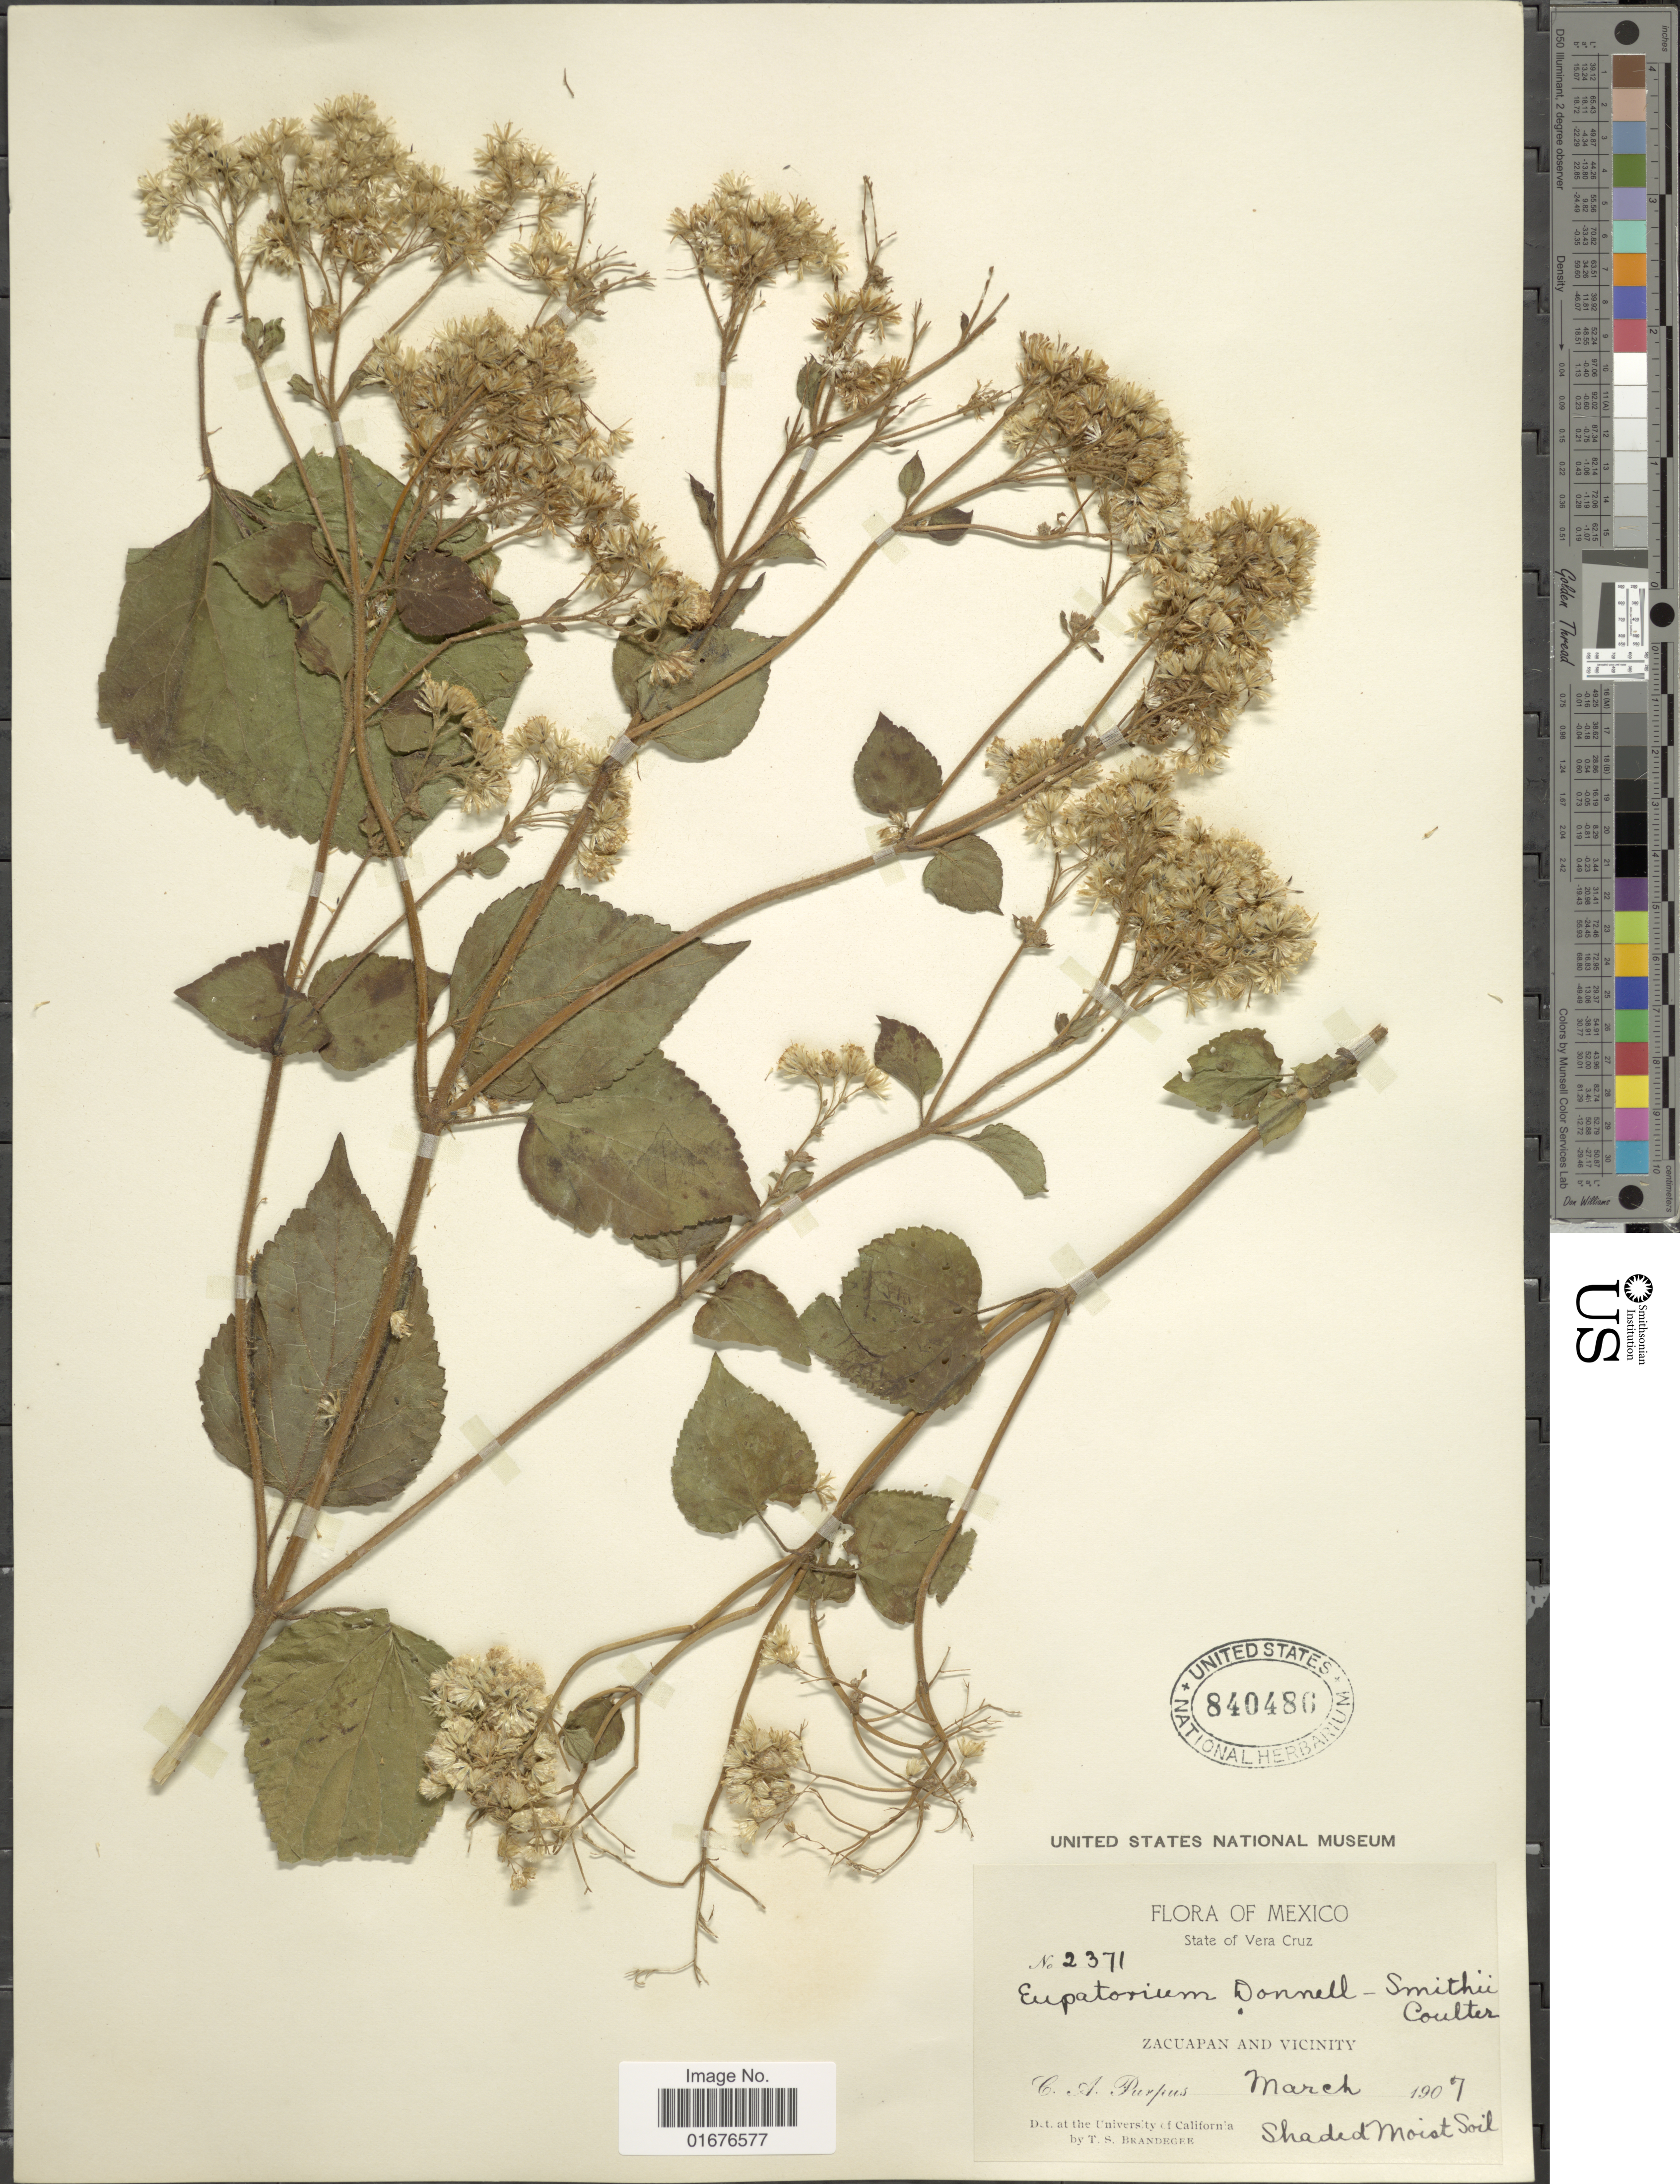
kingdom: Plantae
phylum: Tracheophyta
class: Magnoliopsida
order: Asterales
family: Asteraceae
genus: Ageratina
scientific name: Ageratina pichinchensis var. bustamenta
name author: (DC.) R.M. King & H. Rob.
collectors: C. A. Purpus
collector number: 2371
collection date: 1907-03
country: Mexico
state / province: Veracruz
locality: Vera Cruz, Zacuapan and Vicinity, shaded moist soil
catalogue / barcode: US 840480